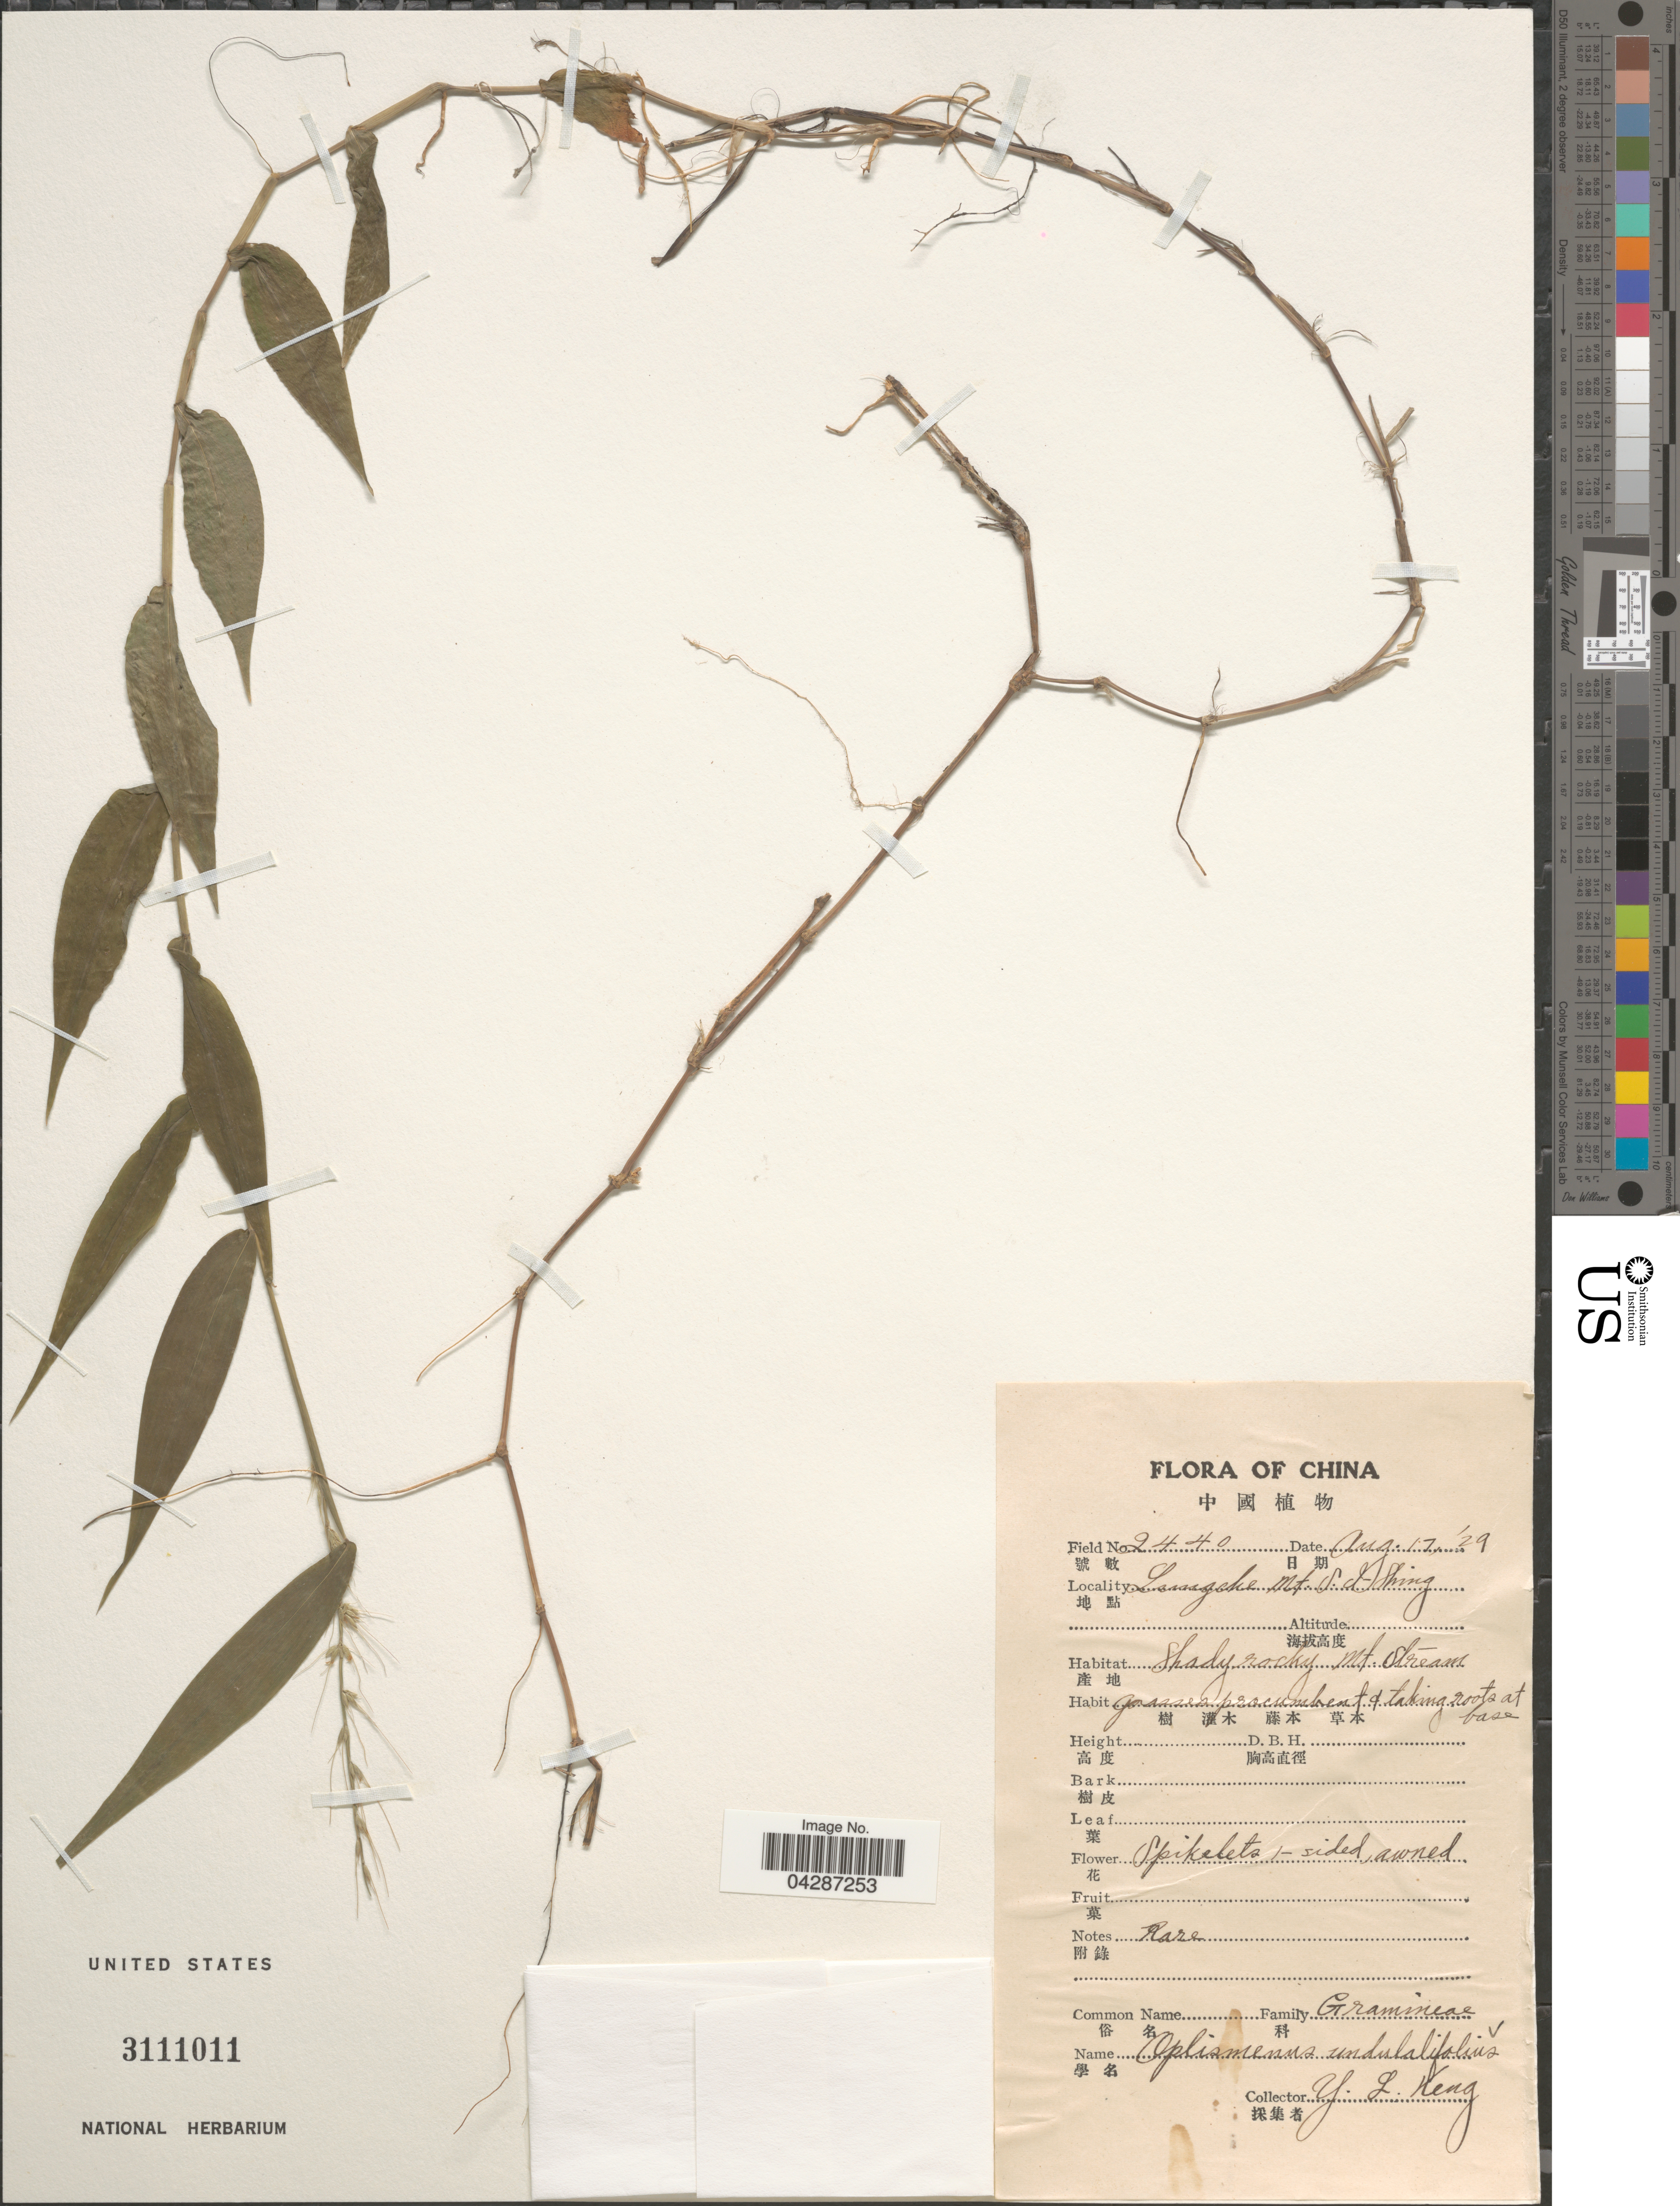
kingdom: Plantae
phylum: Tracheophyta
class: Liliopsida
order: Poales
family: Poaceae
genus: Oplismenus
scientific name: Oplismenus undulatifolius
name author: (Ard.) P. Beauv.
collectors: Y. L. Keng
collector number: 2440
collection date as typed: Transcribed d/m/y: 17/8/29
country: China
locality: Lungche Mt. S. I-Shing. Shady rocky Mt. Stream.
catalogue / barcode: US 3111011